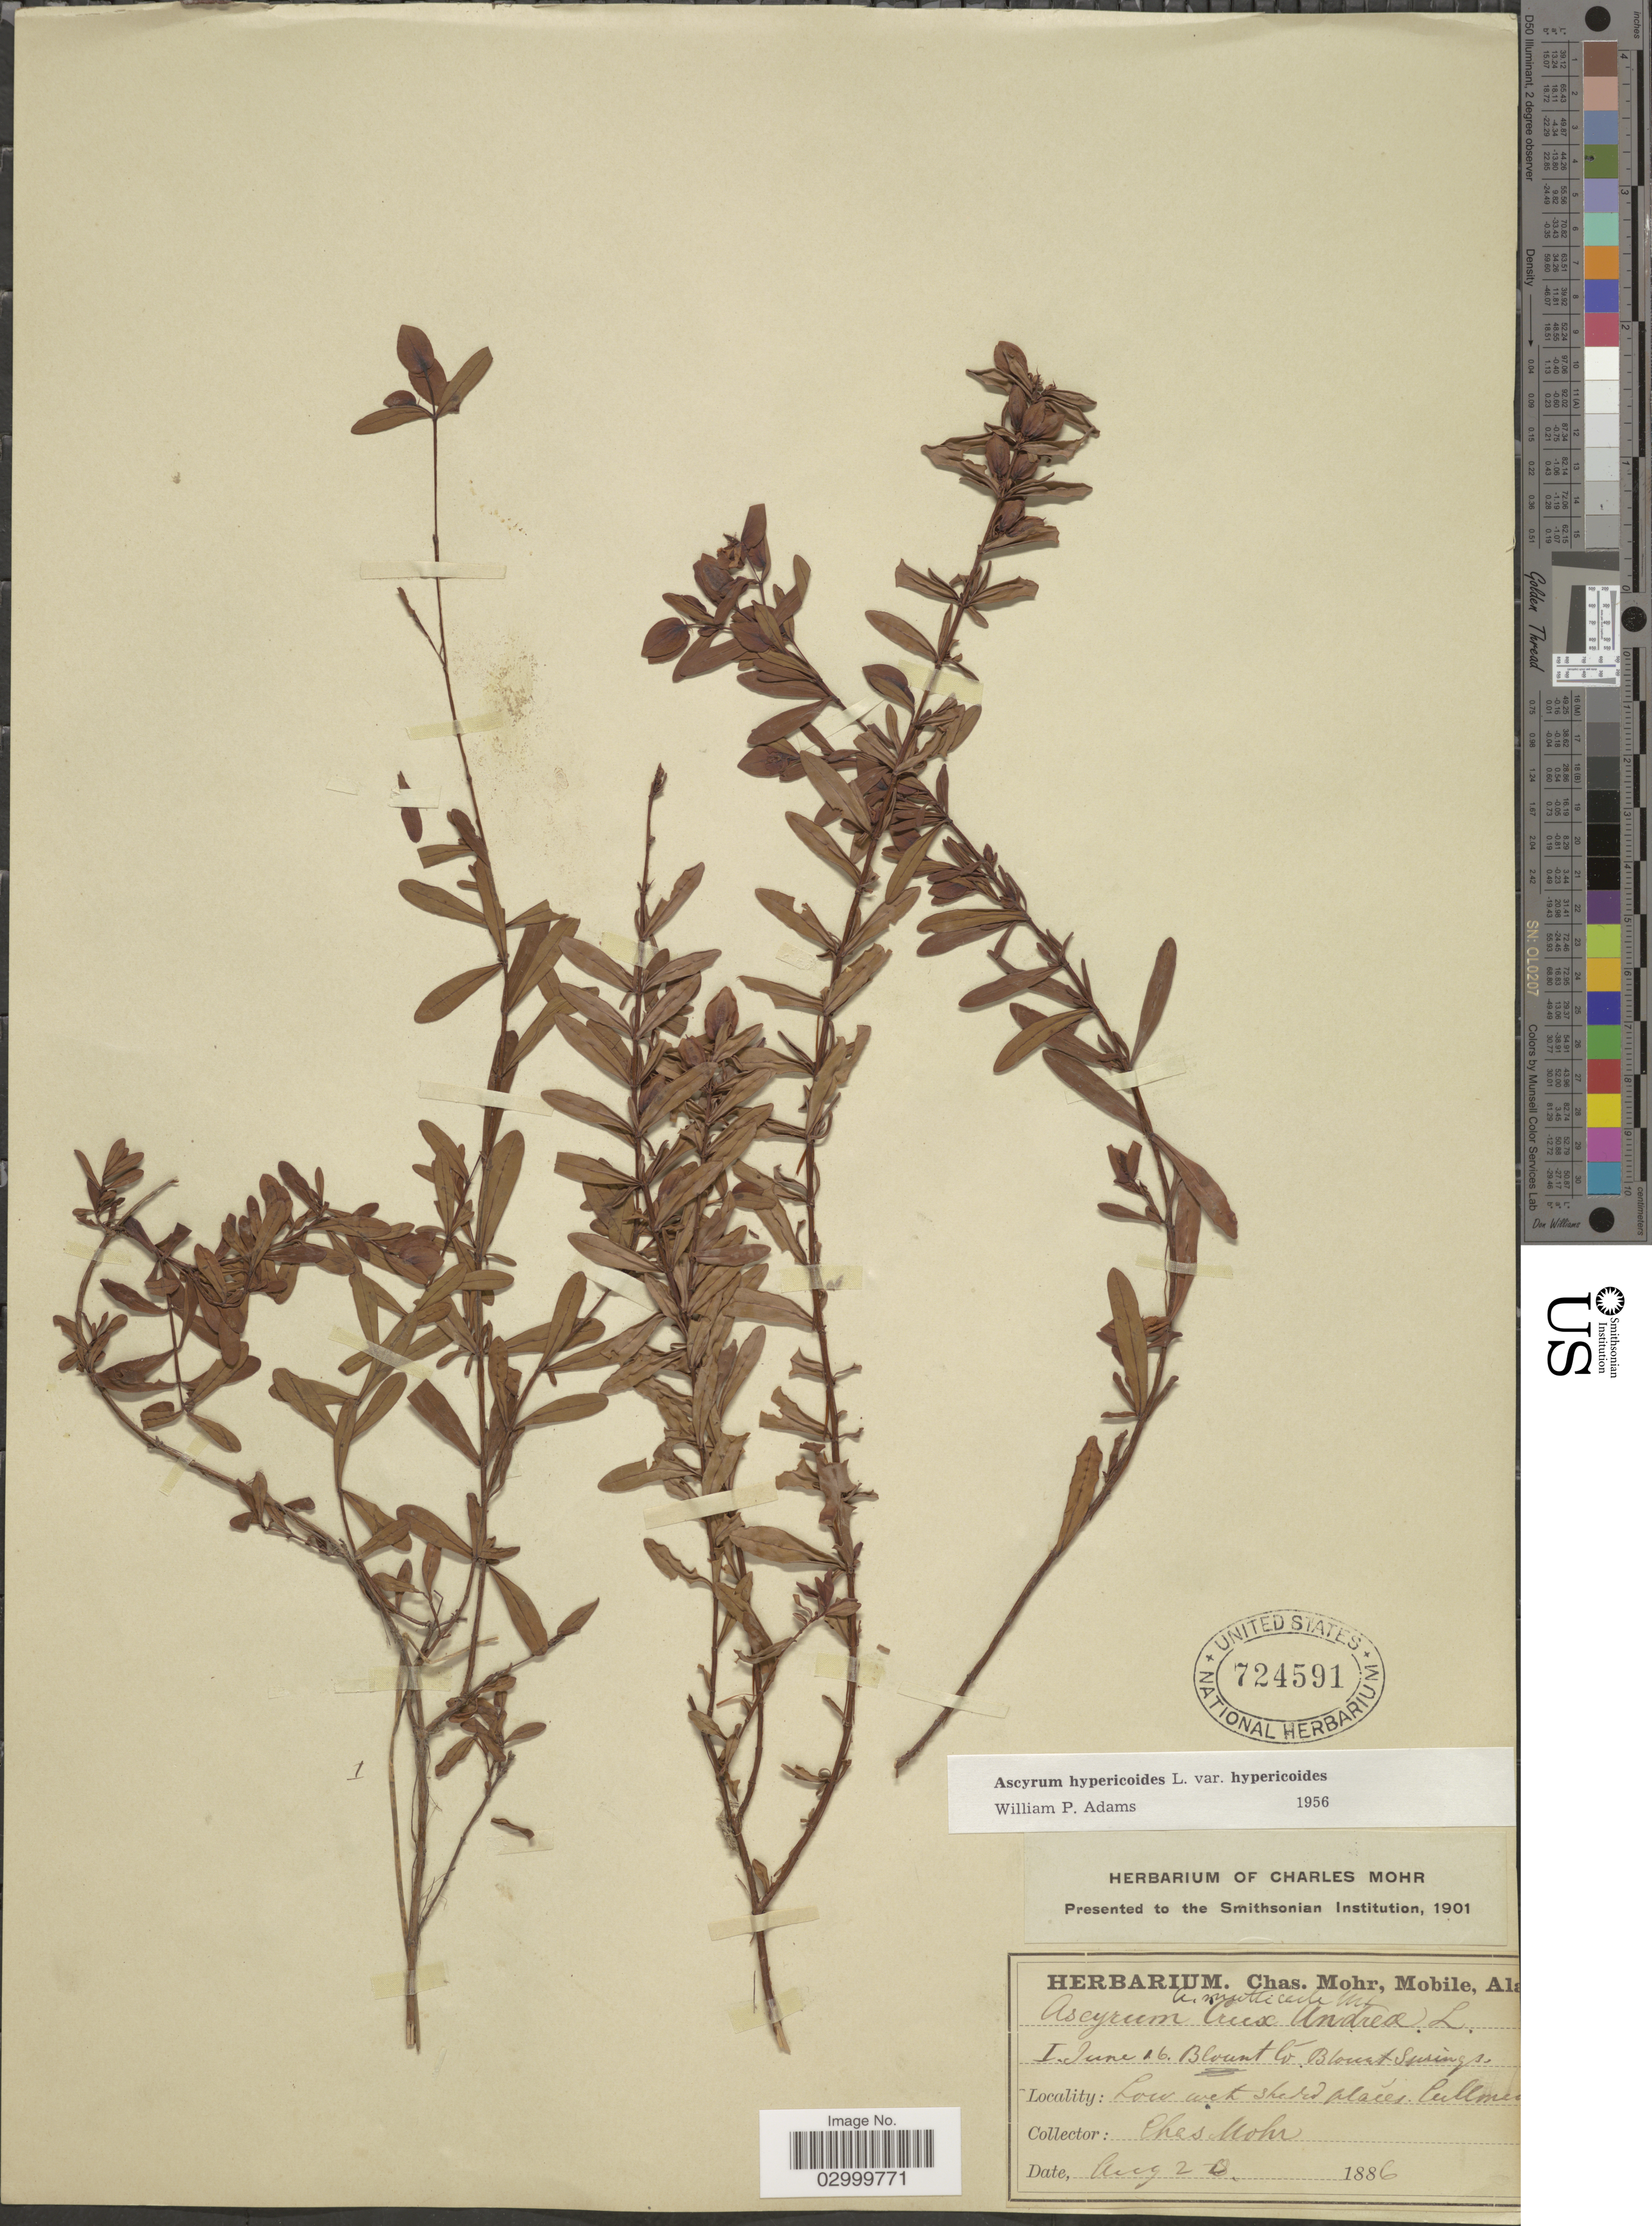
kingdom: Plantae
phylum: Tracheophyta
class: Magnoliopsida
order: Malpighiales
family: Hypericaceae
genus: Hypericum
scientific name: Hypericum hypericoides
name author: (L.) Crantz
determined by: Strong, Mark T., (BOT), Smithsonian Institution - National Museum of Natural History (UNITED STATES)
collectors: Mohr, C. T. (herbarium)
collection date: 1886-06-16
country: United States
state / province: Alabama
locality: Blount Co., Blount Springs.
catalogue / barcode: US 724591